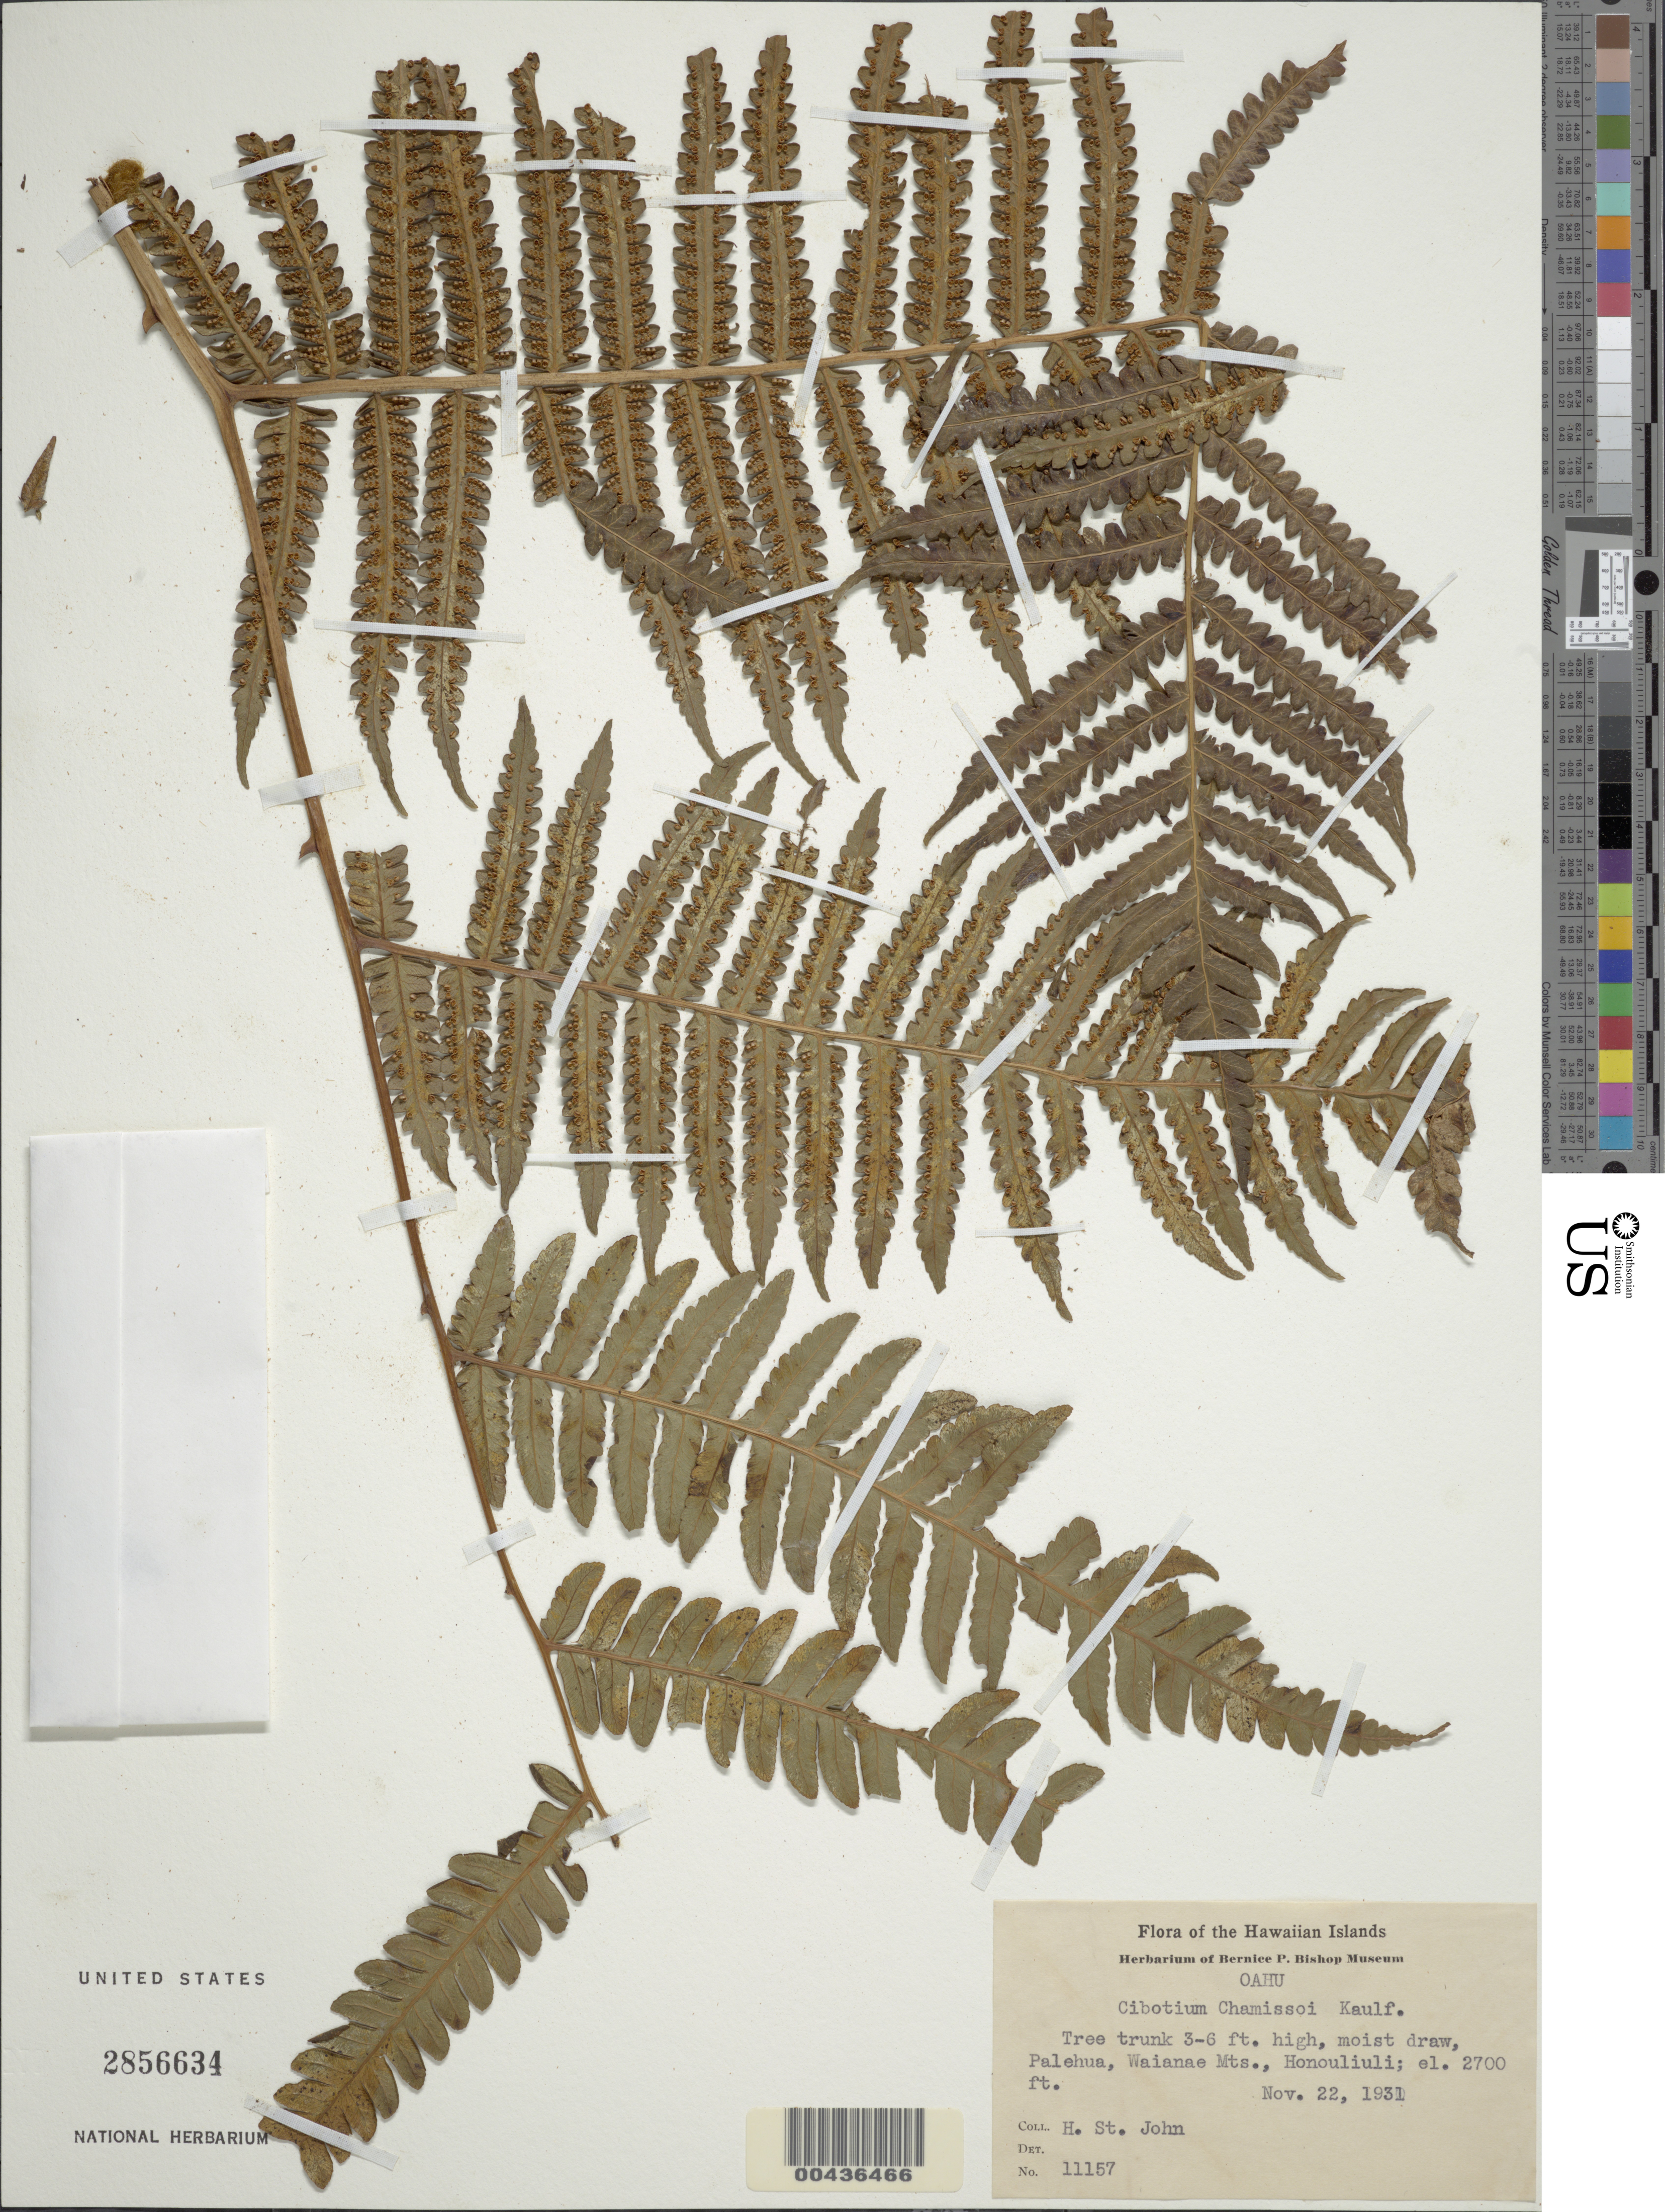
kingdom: Plantae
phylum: Tracheophyta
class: Polypodiopsida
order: Cyatheales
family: Cibotiaceae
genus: Cibotium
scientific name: Cibotium glaucum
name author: (Sm.) Hook. & Arn.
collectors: H. St. John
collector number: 11157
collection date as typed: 22 Nov 1931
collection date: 1931-11-22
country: United States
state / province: Hawaii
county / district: Honolulu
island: Oahu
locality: Palehua, Waianae Mts., Honouliuli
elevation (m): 823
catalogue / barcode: US 2856634